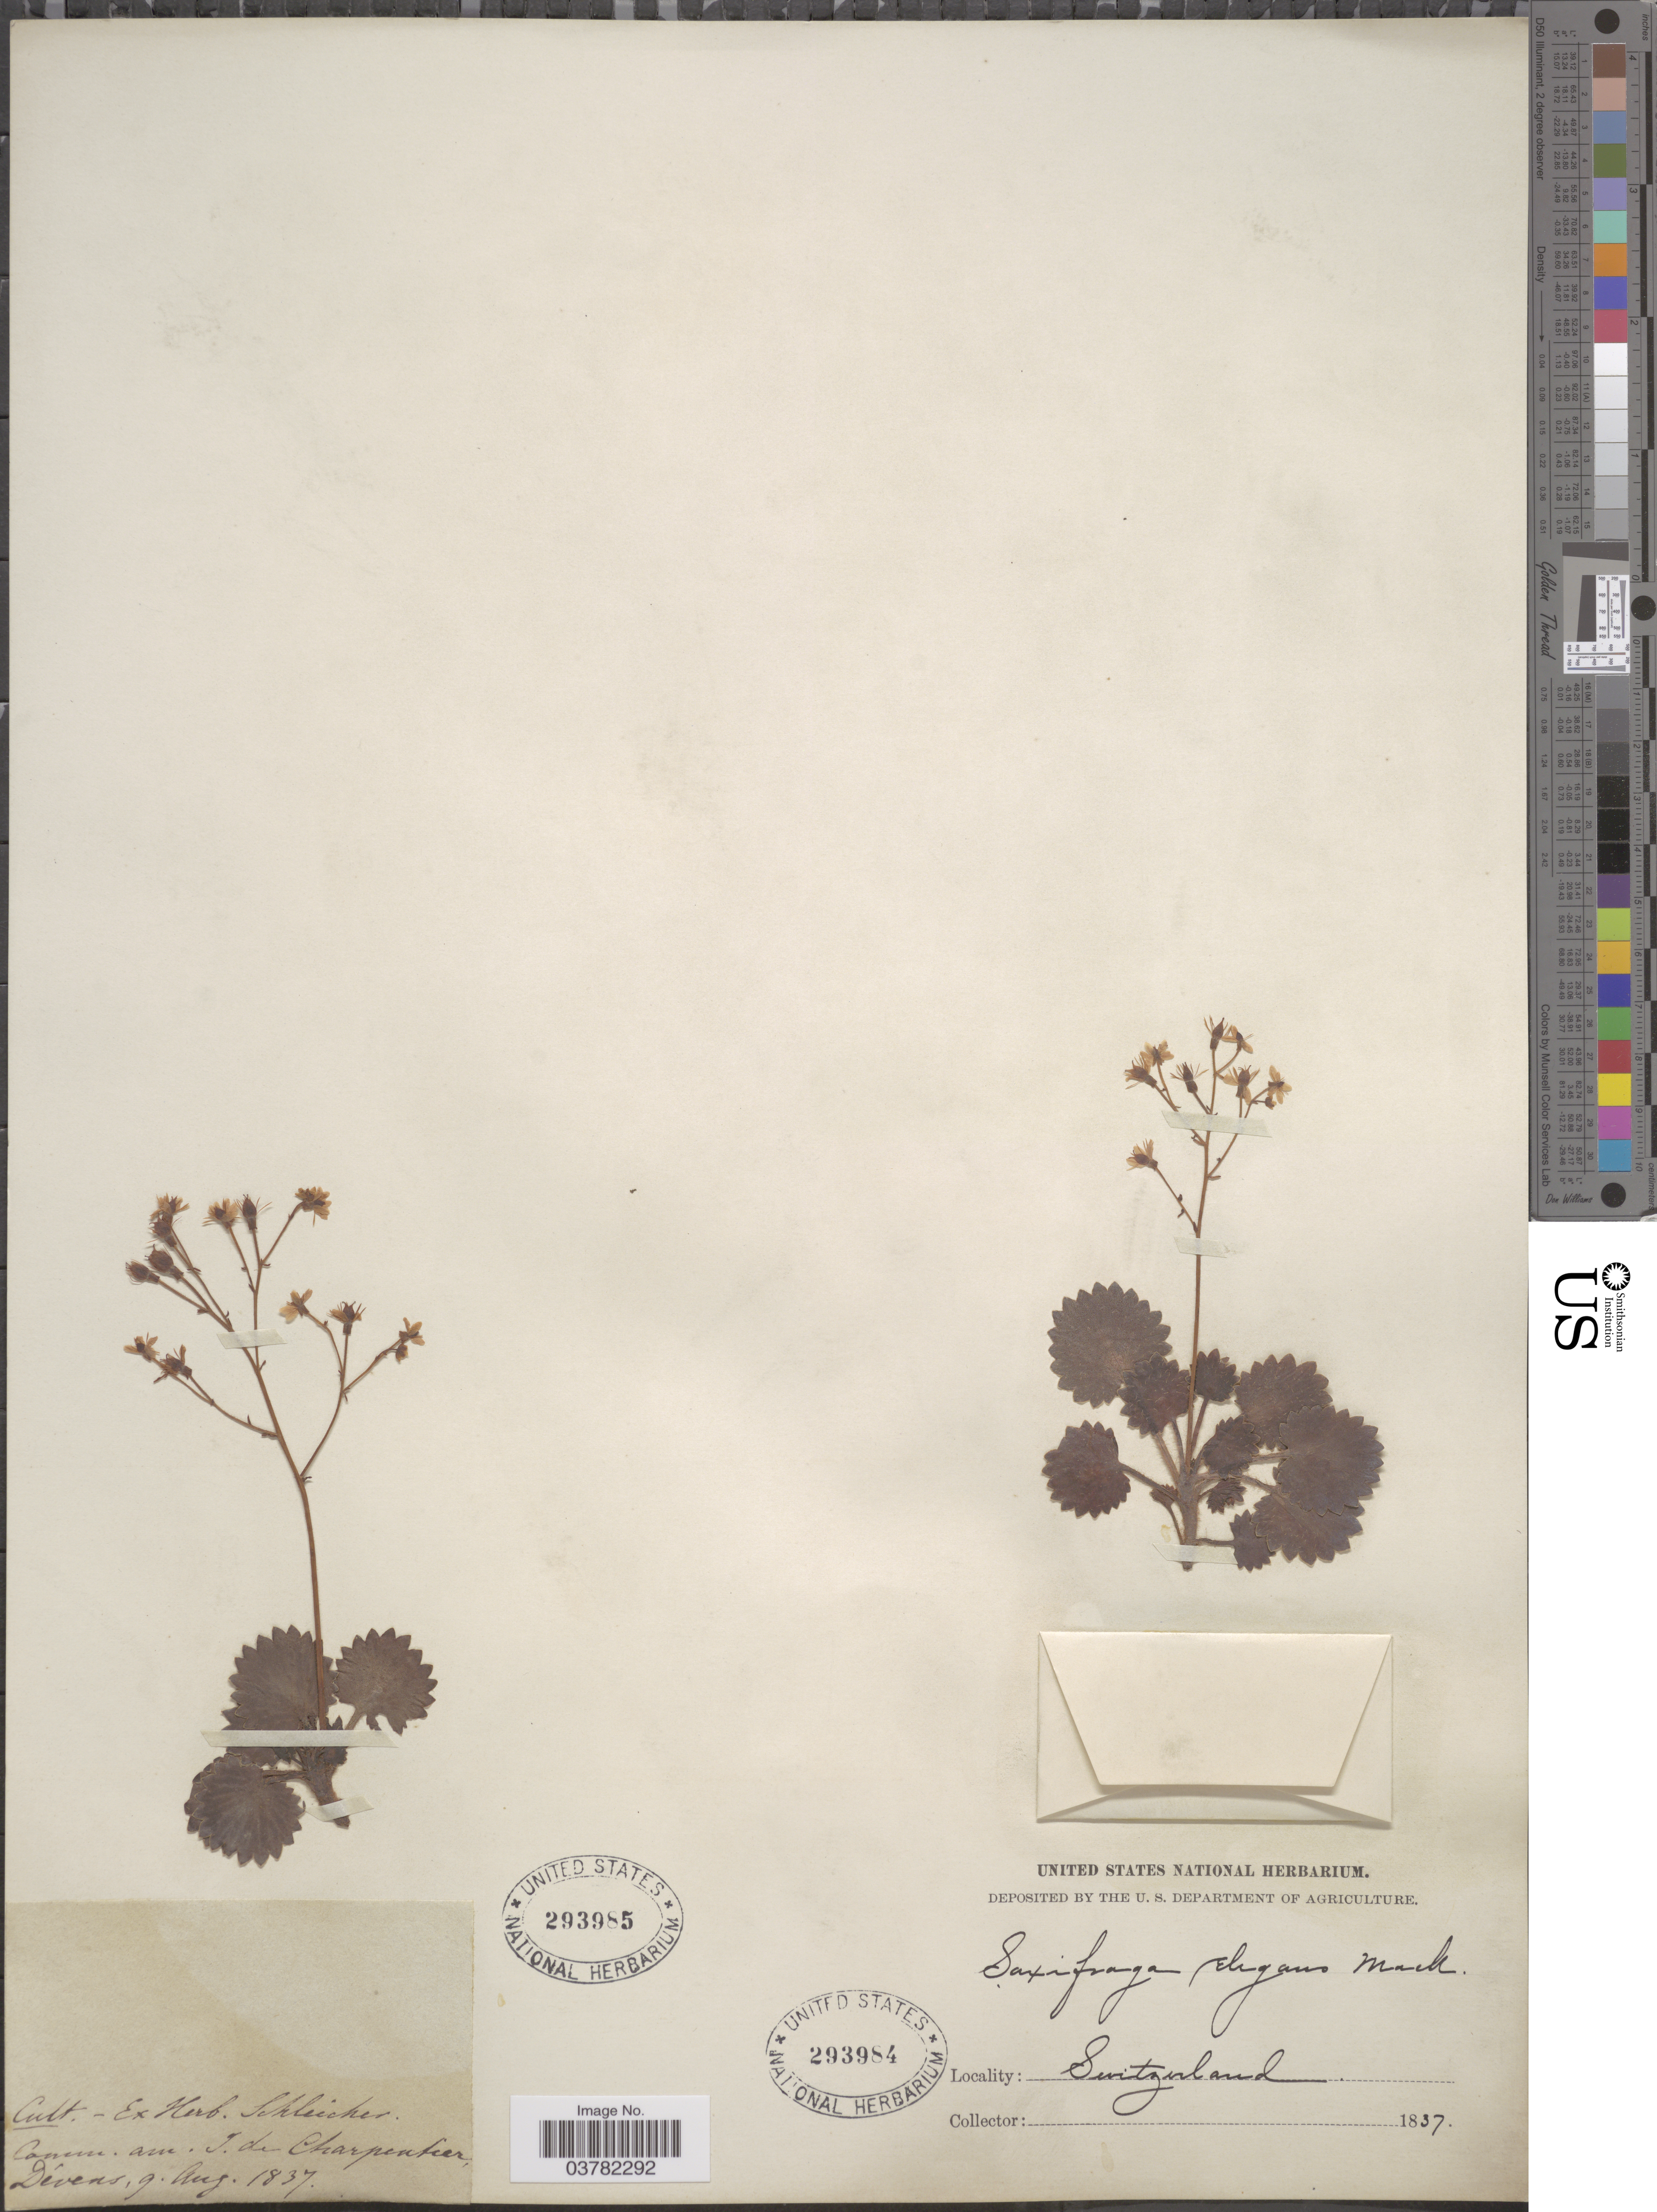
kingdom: Plantae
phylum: Tracheophyta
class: Magnoliopsida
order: Saxifragales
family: Saxifragaceae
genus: Saxifraga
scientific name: Saxifraga elegans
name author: J. Mackay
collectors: ex herb. Schleicher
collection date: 1837-08-09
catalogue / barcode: US 293985